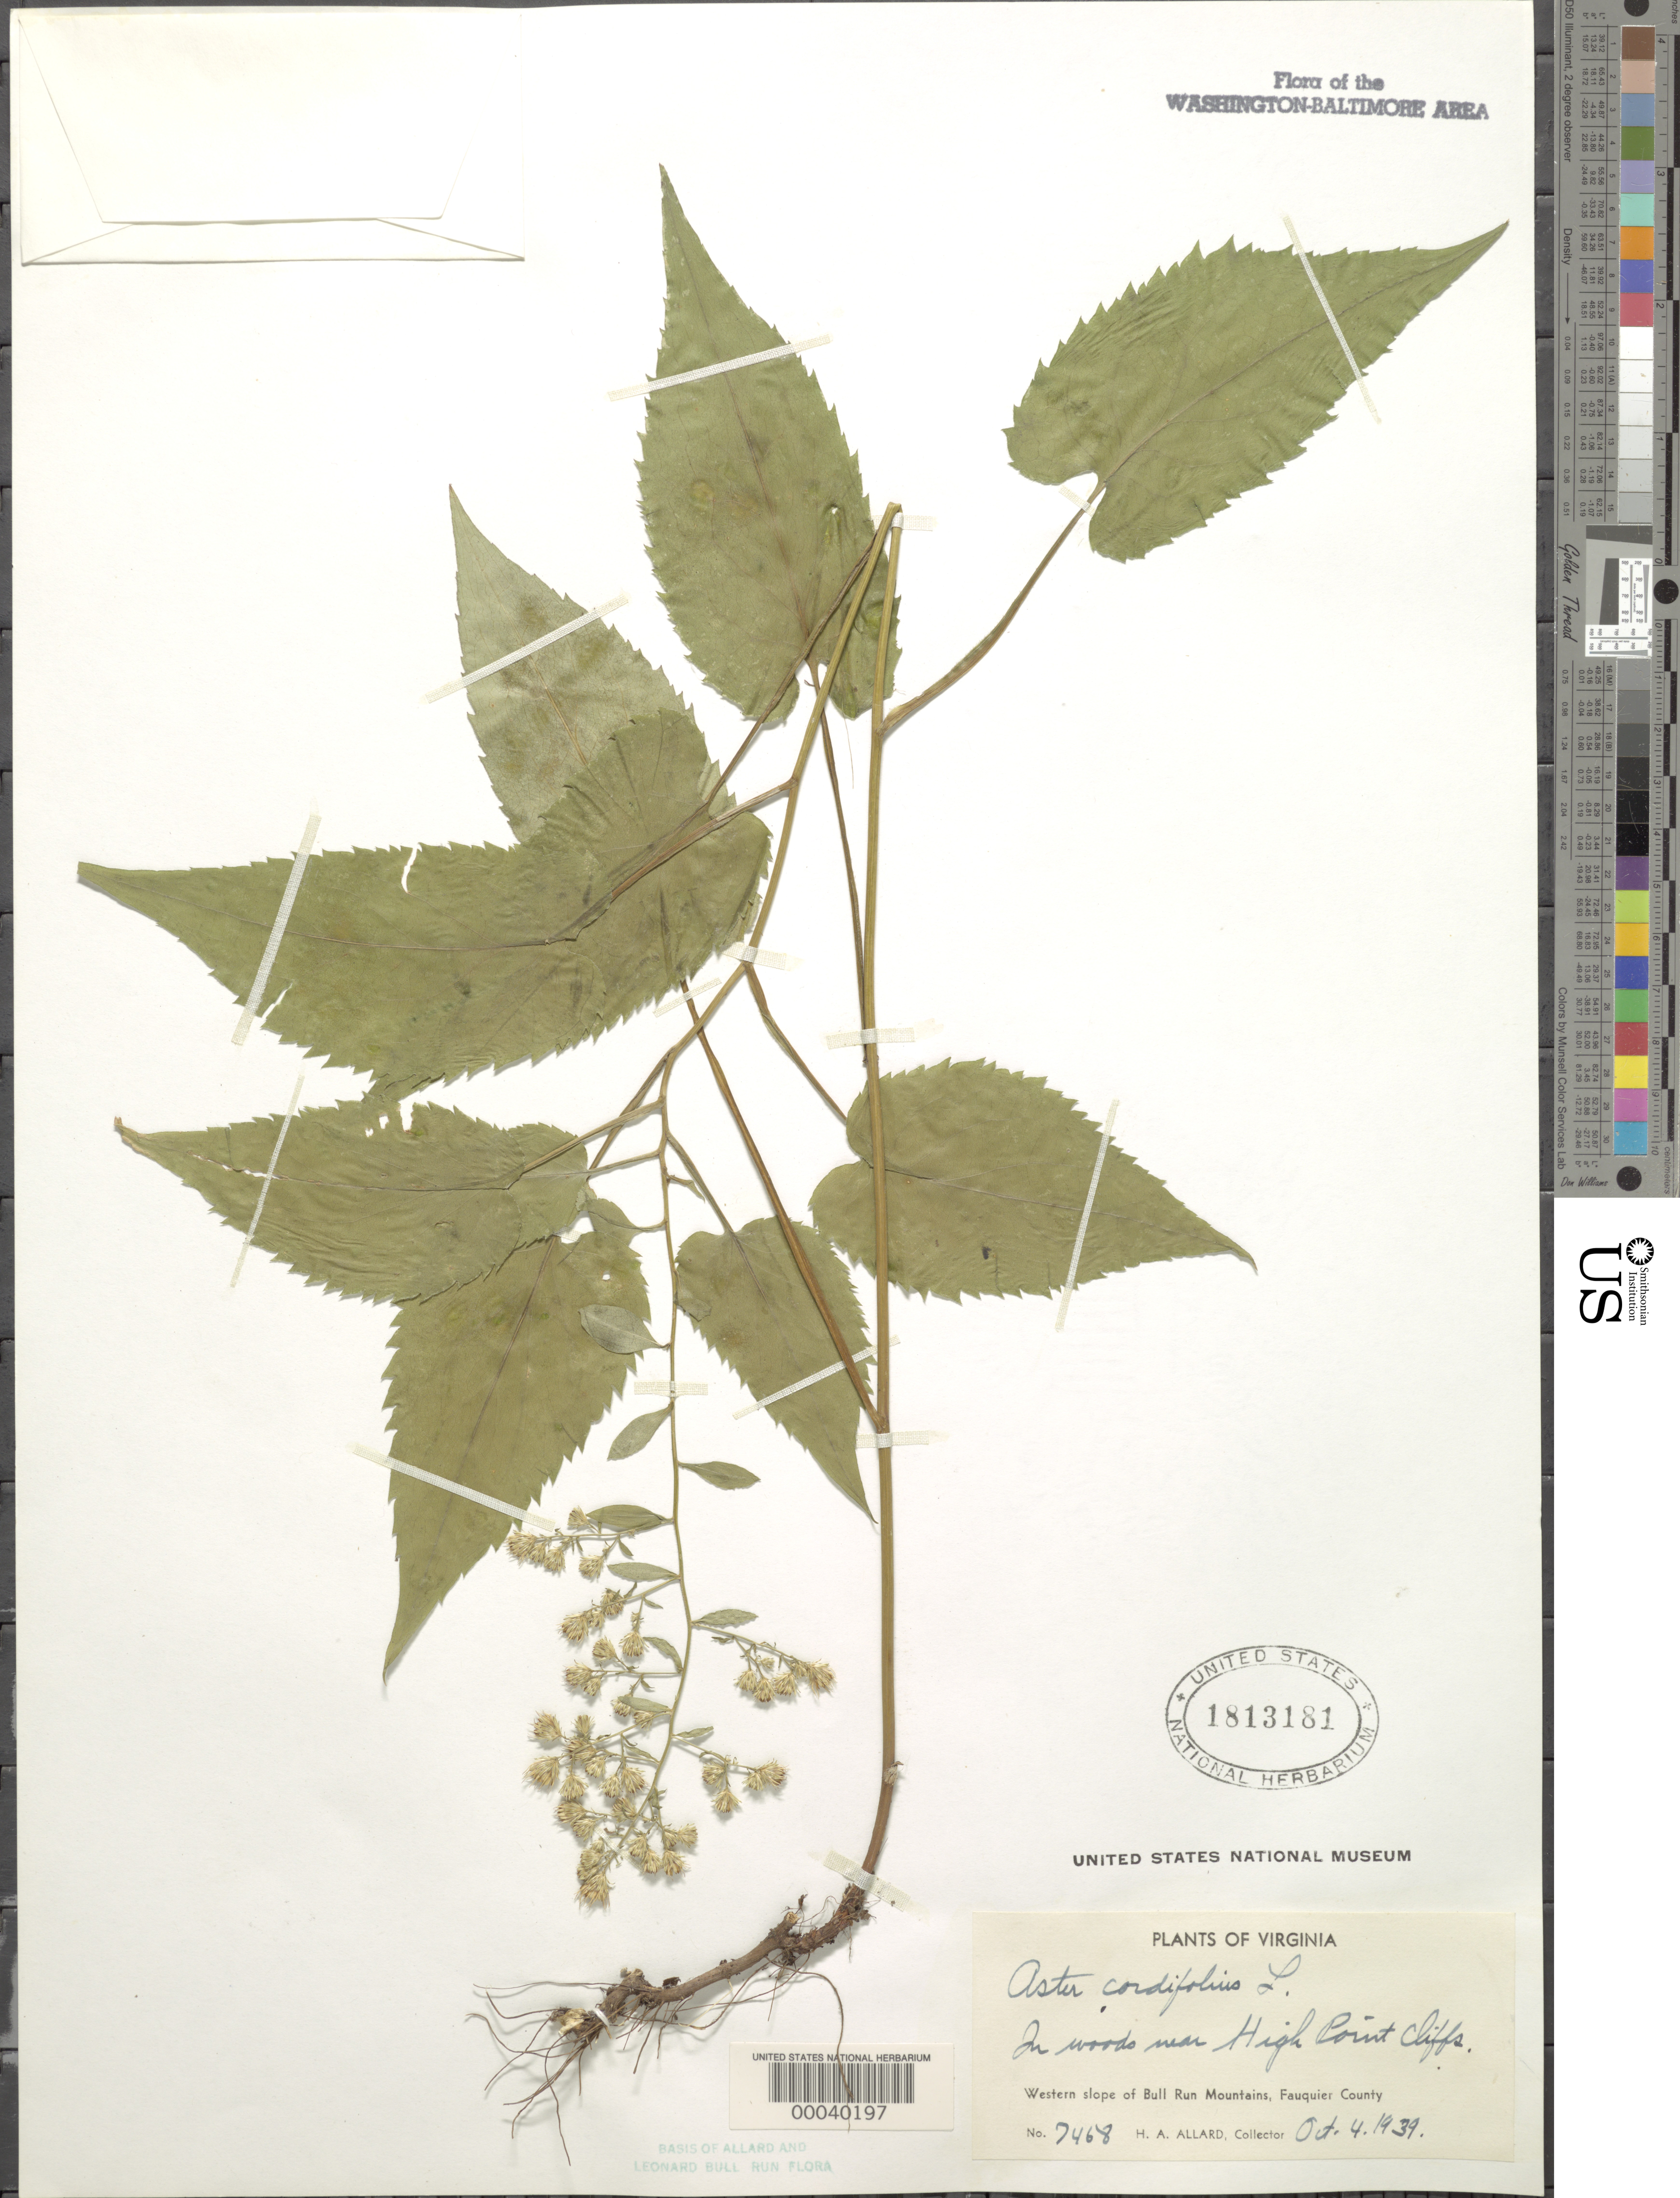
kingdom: Plantae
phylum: Tracheophyta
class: Magnoliopsida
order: Asterales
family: Asteraceae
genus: Symphyotrichum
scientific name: Symphyotrichum cordifolium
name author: (L.) G.L. Nesom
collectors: H. A. Allard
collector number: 7468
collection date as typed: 04 Oct 1939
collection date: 1939-10-04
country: United States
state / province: Virginia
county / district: Fauquier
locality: Near High Point cliffs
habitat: Woods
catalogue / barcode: US 1813181